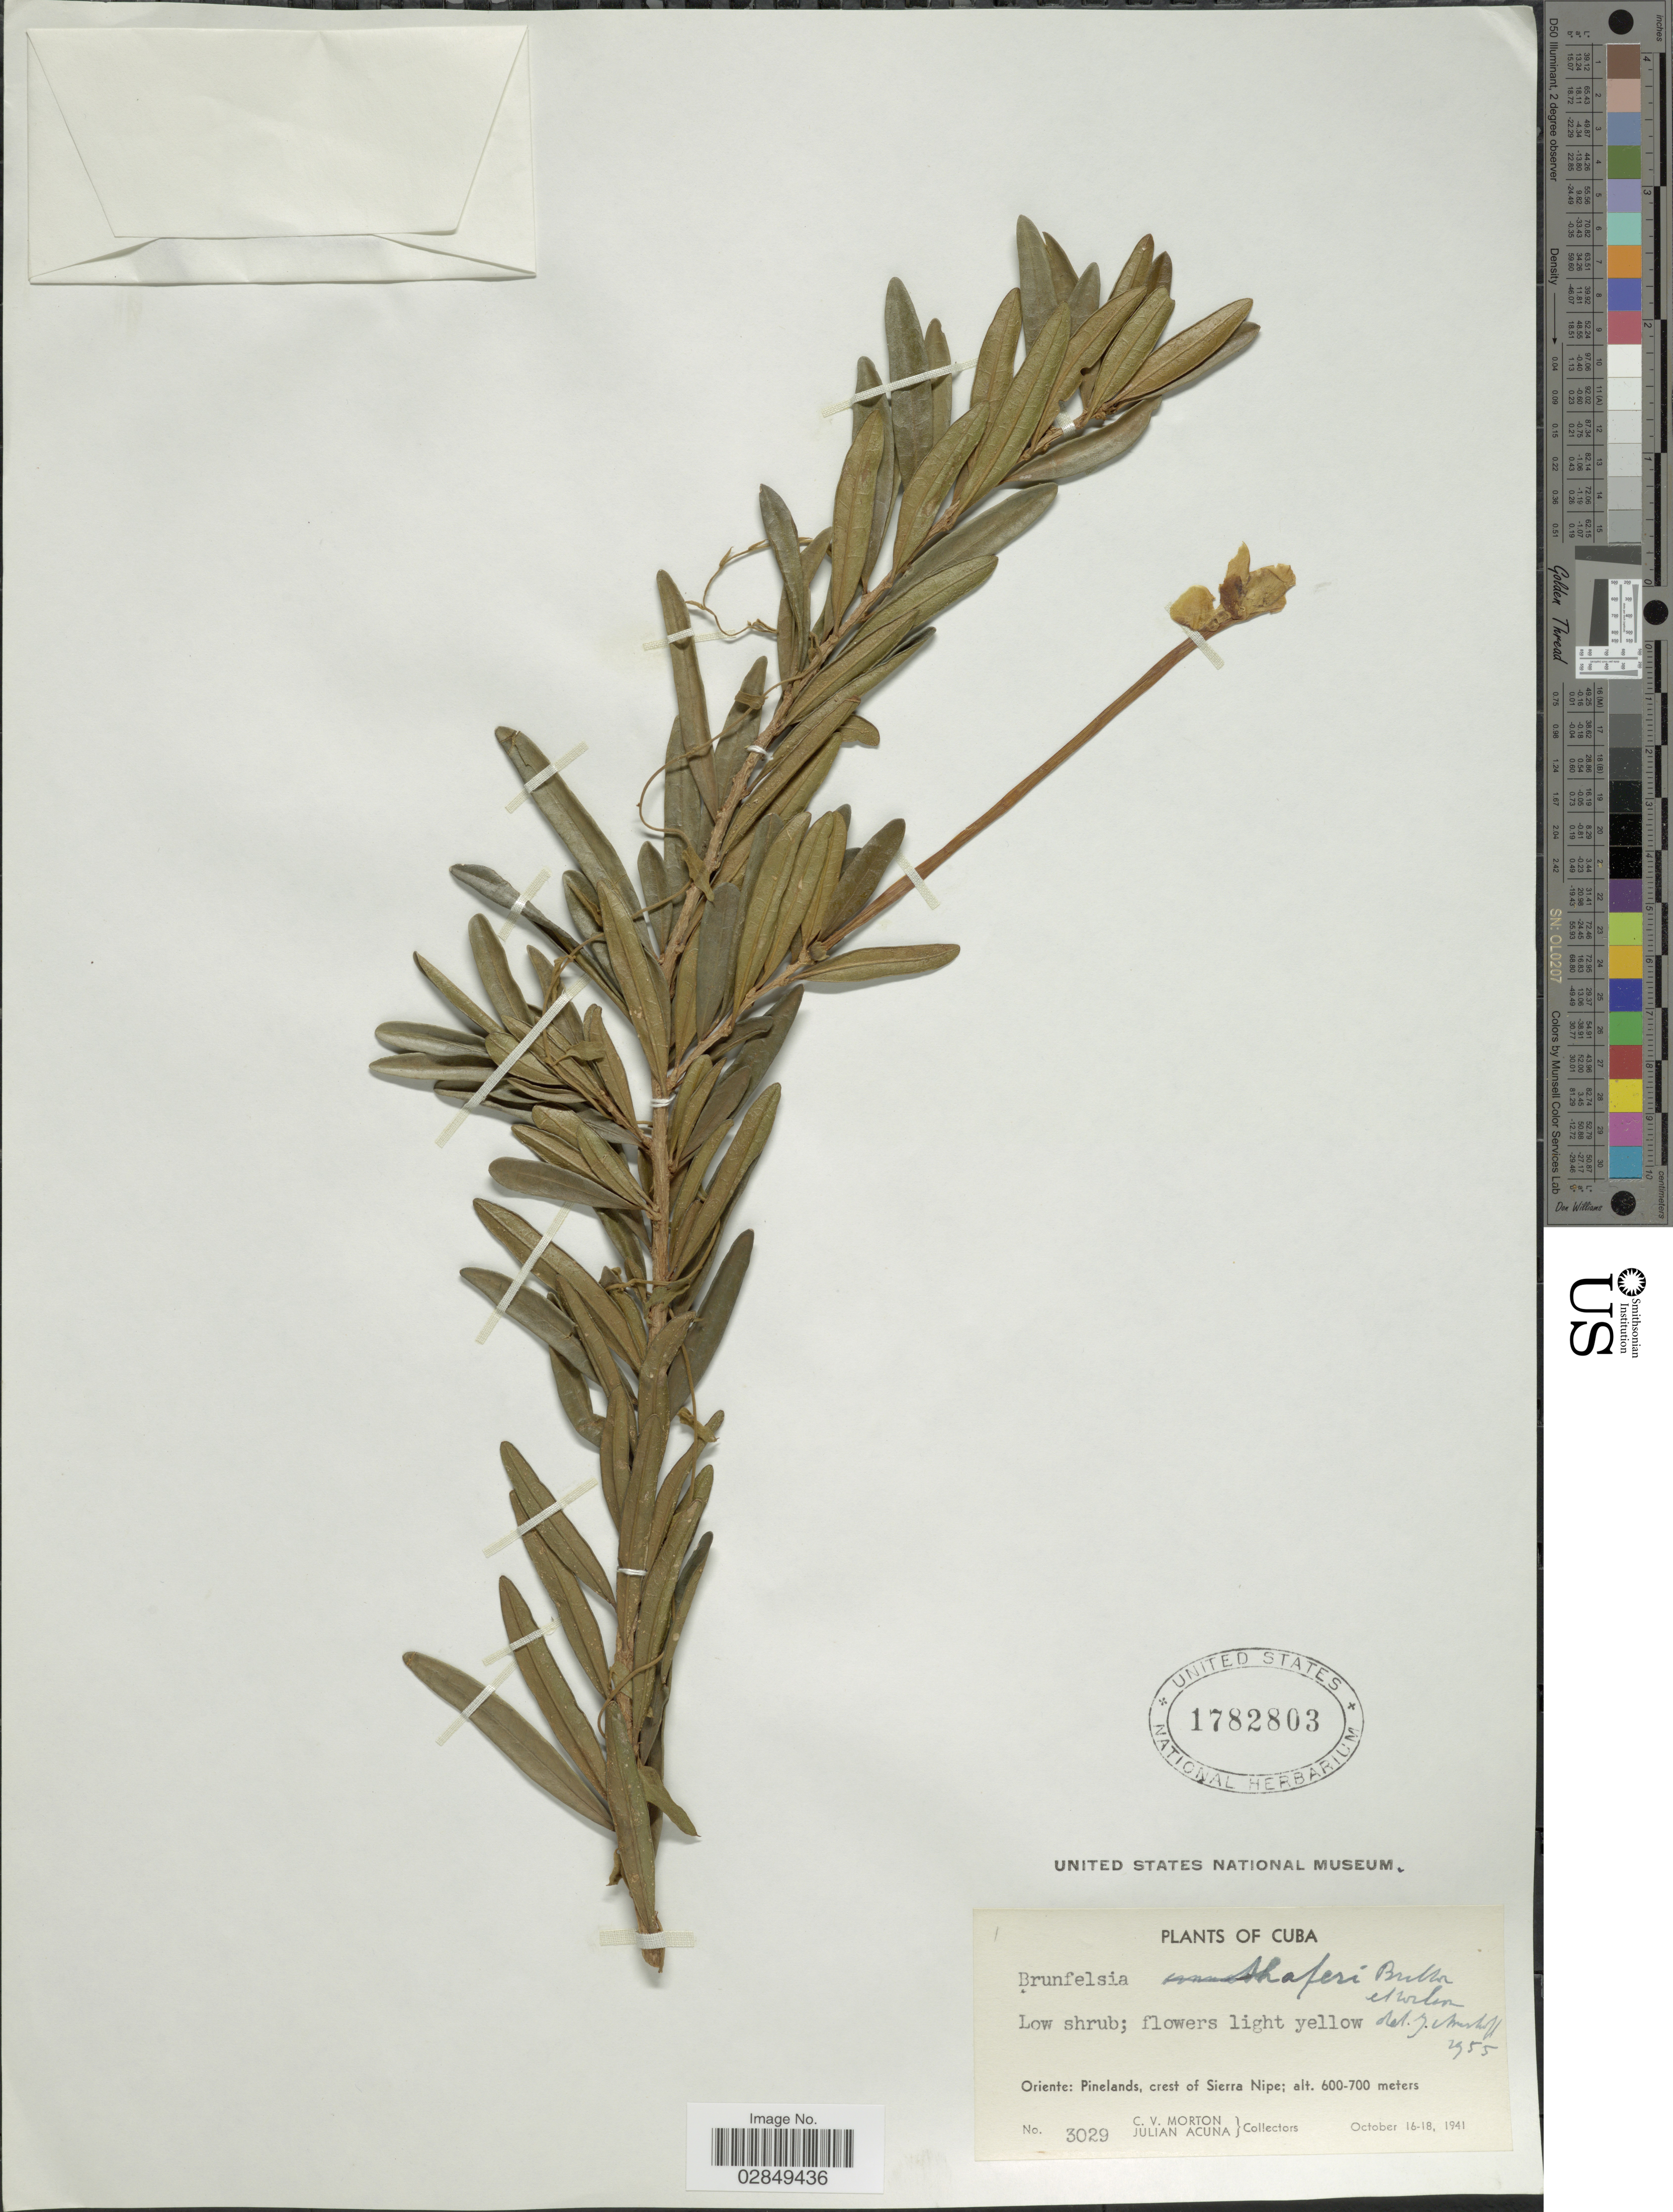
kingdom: Plantae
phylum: Tracheophyta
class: Magnoliopsida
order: Solanales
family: Solanaceae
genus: Brunfelsia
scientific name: Brunfelsia shaferi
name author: Britton & P. Wilson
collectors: C. V. Morton & J. B. Acuña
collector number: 3029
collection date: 1941-10-16/1941-10-18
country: Cuba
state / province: Oriente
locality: Pinelands, crest of Sierra Nipe.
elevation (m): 600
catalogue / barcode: US 1782803